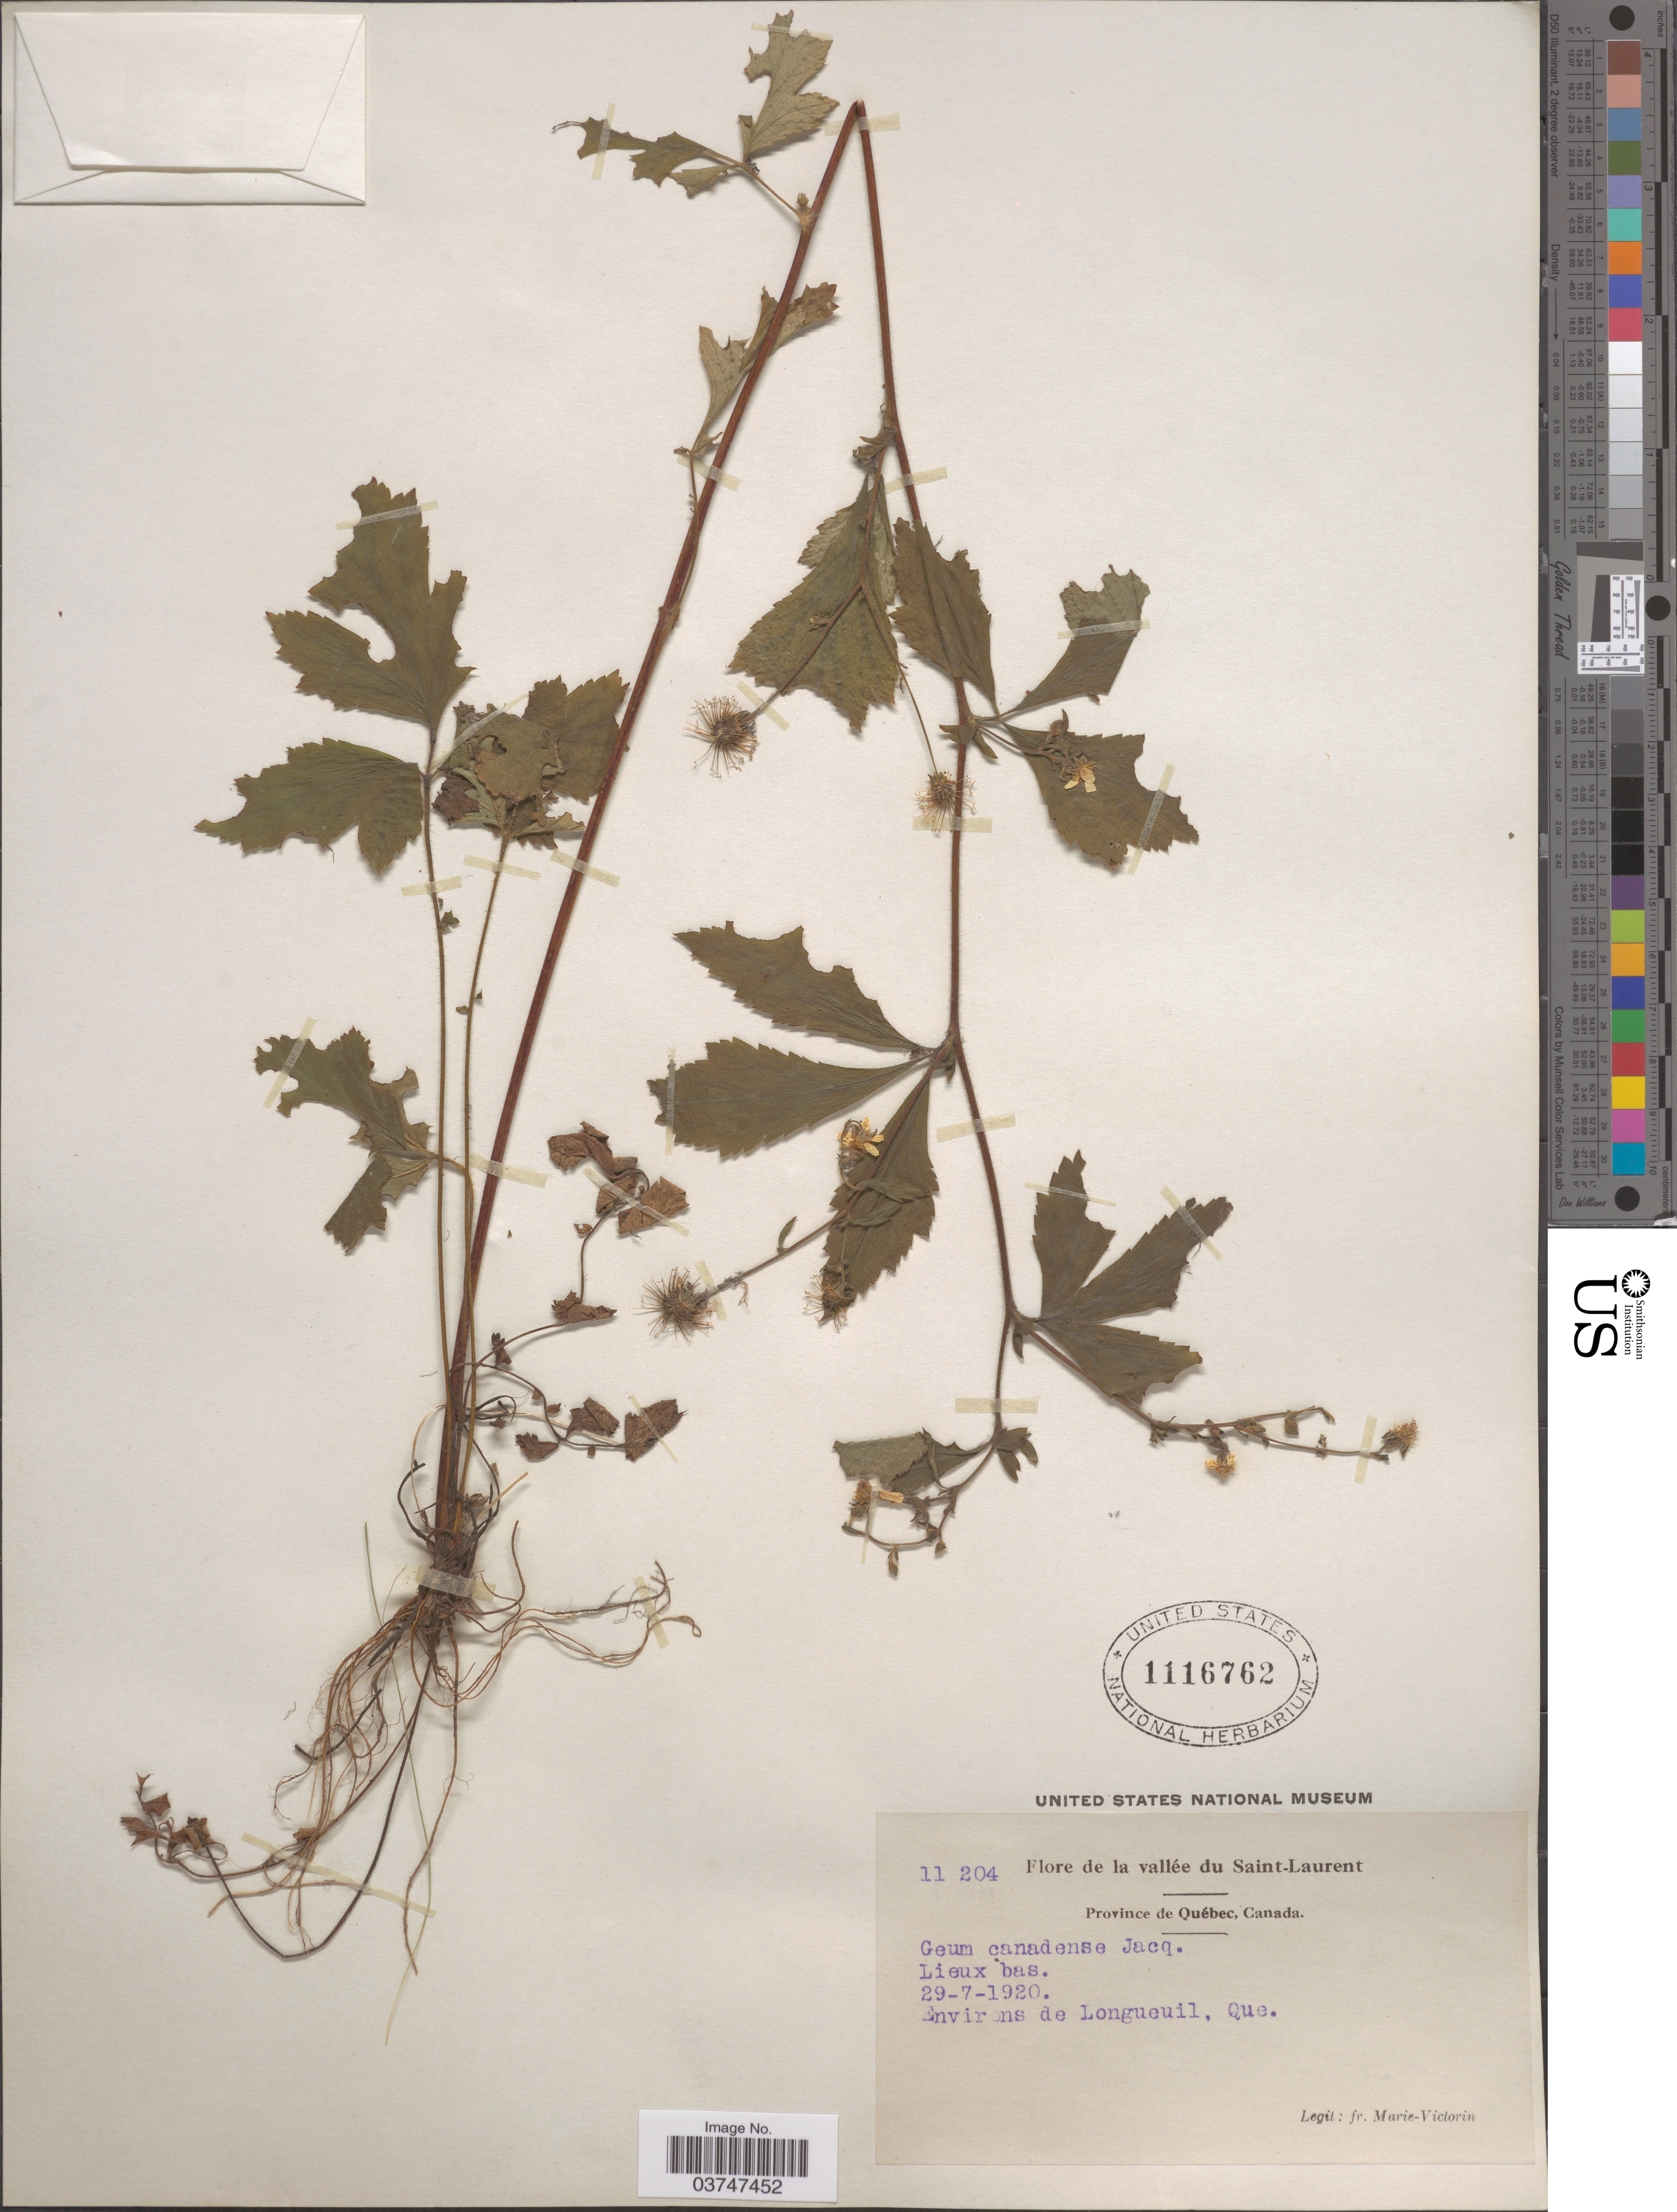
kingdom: Plantae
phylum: Tracheophyta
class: Magnoliopsida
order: Rosales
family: Rosaceae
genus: Geum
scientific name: Geum canadense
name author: Jacq.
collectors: F. Marie-Victorin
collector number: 11204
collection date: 1920-07-29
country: Canada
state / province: Quebec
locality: De la vallée du Saint-Laurent. Lieux bas. Environs de Longueuil.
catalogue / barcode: US 1116762